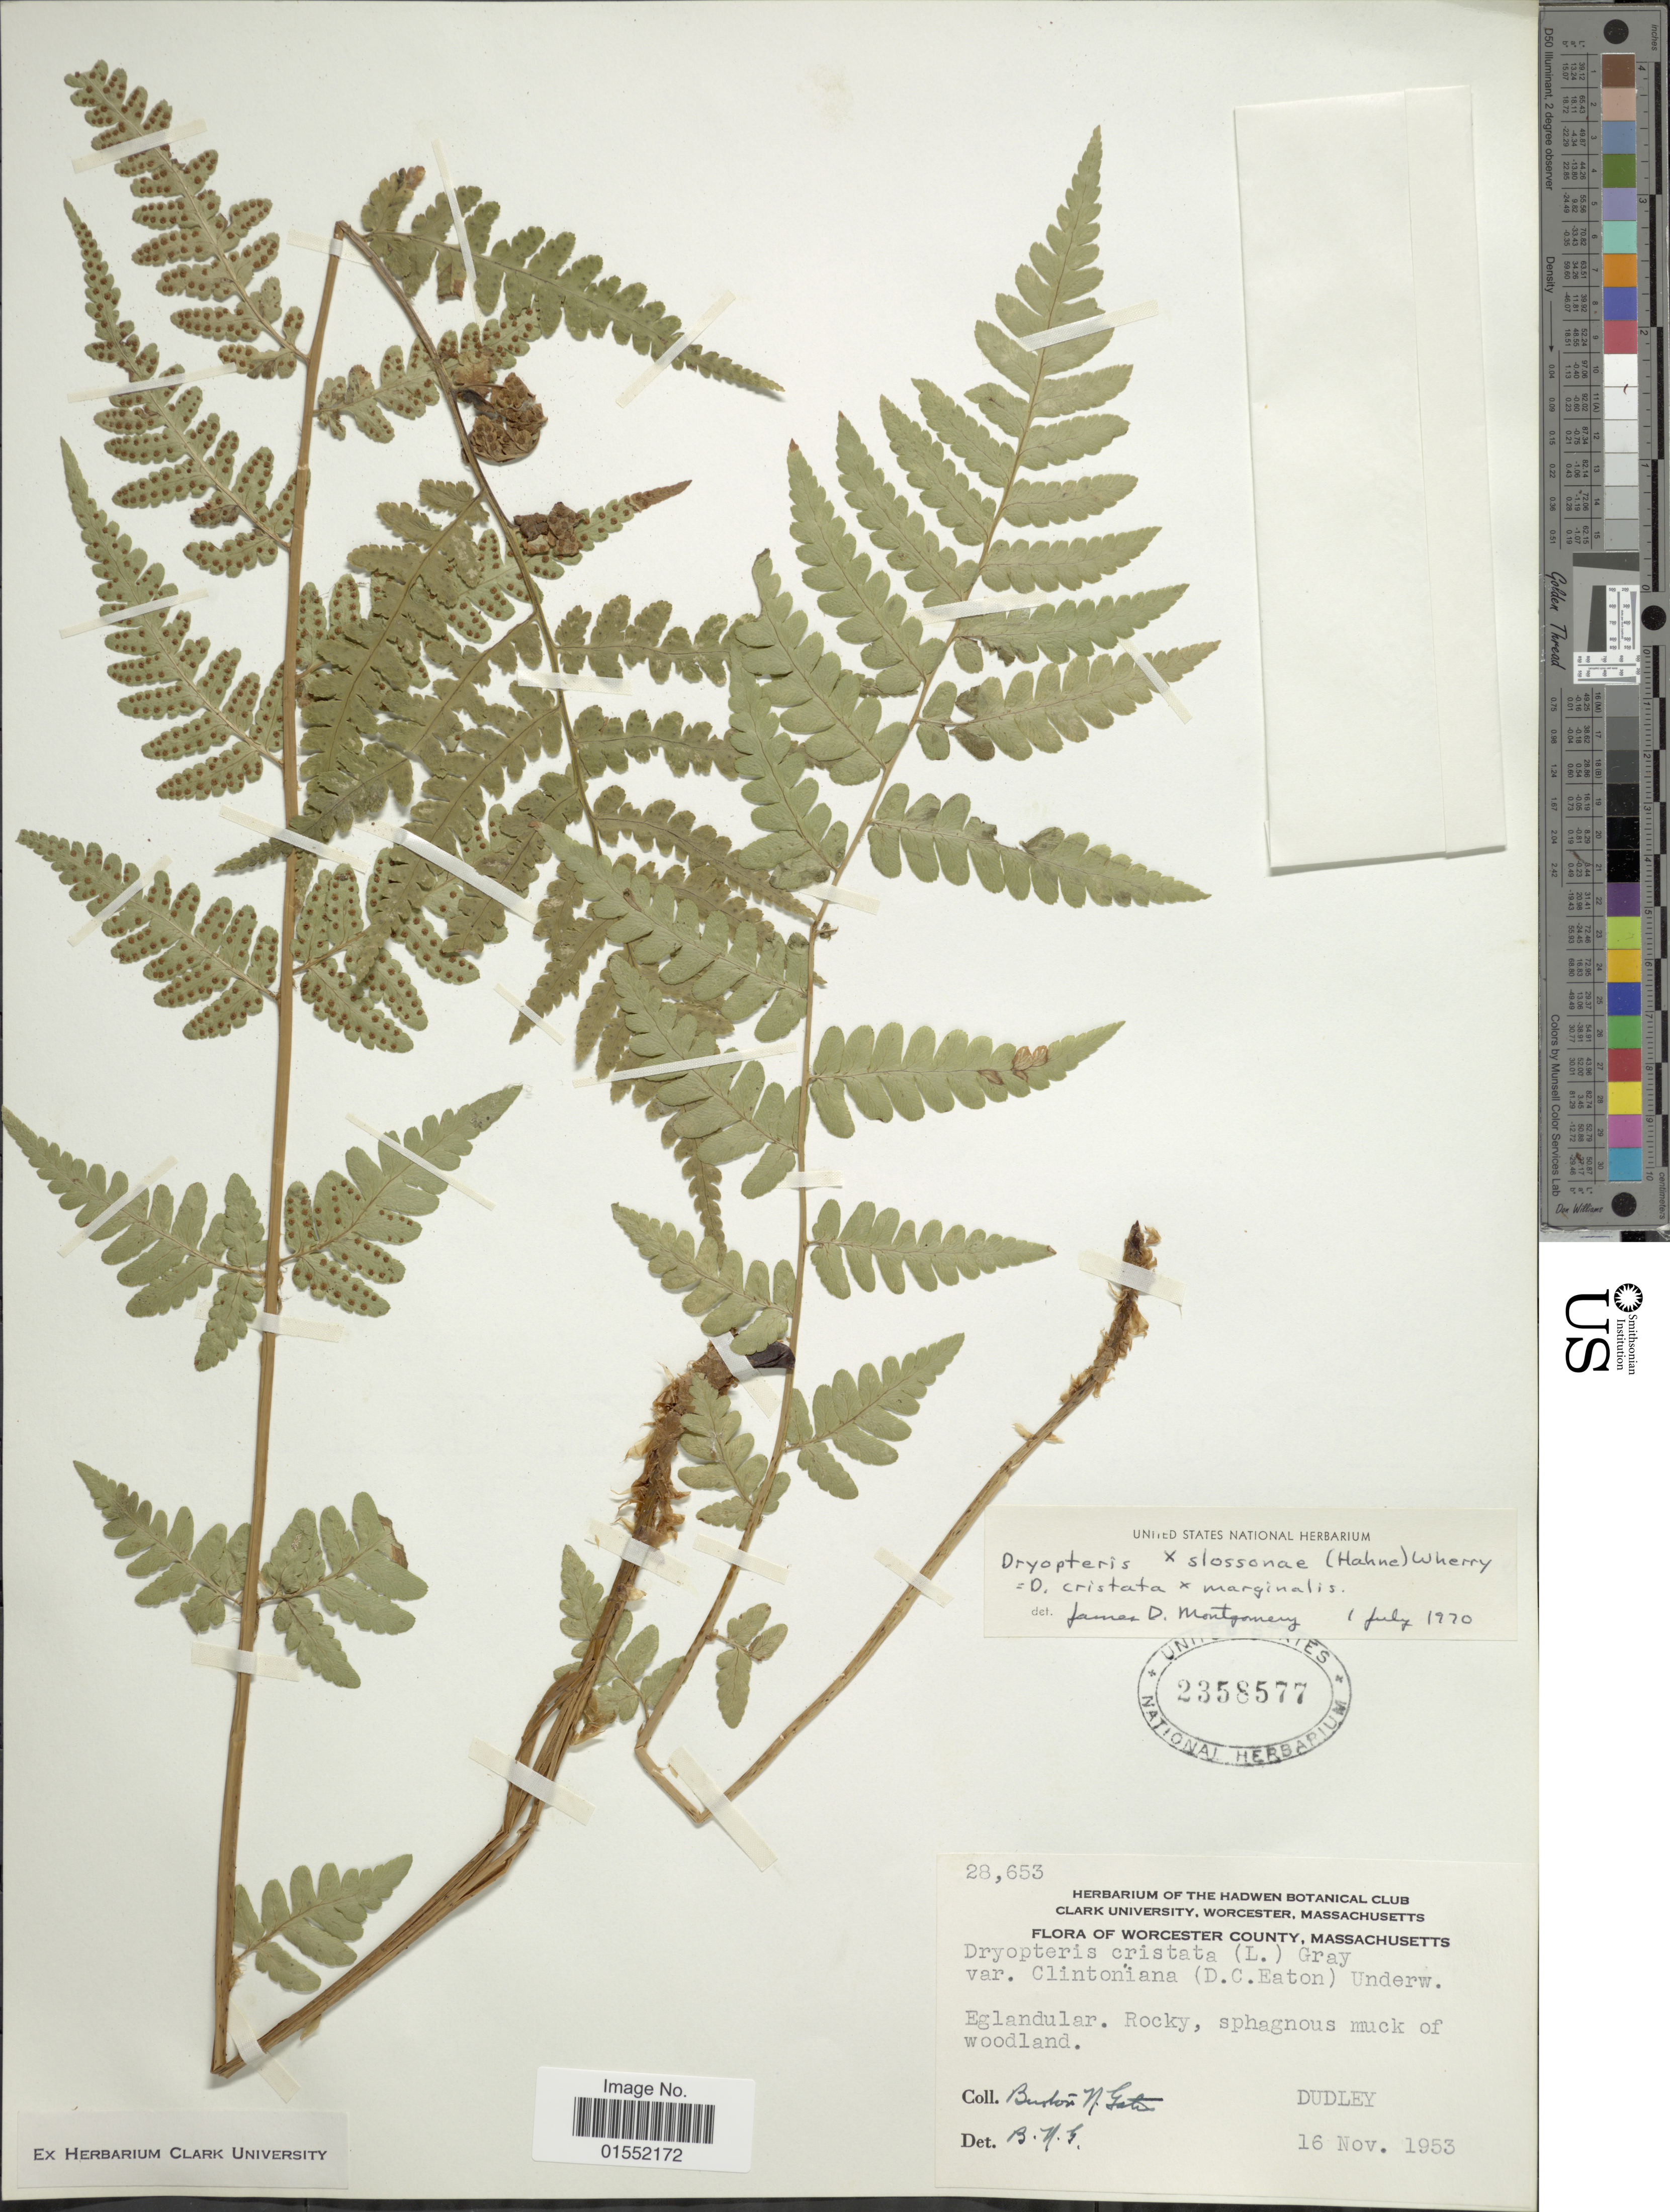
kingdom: Plantae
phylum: Tracheophyta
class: Polypodiopsida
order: Polypodiales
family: Dryopteridaceae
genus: Dryopteris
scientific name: Dryopteris x slossoniae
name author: Wherry ex Lellinger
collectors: B. N. Gates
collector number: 28653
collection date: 1953-11-16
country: United States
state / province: Massachusetts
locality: Worcester County, Dudley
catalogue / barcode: US 2358577